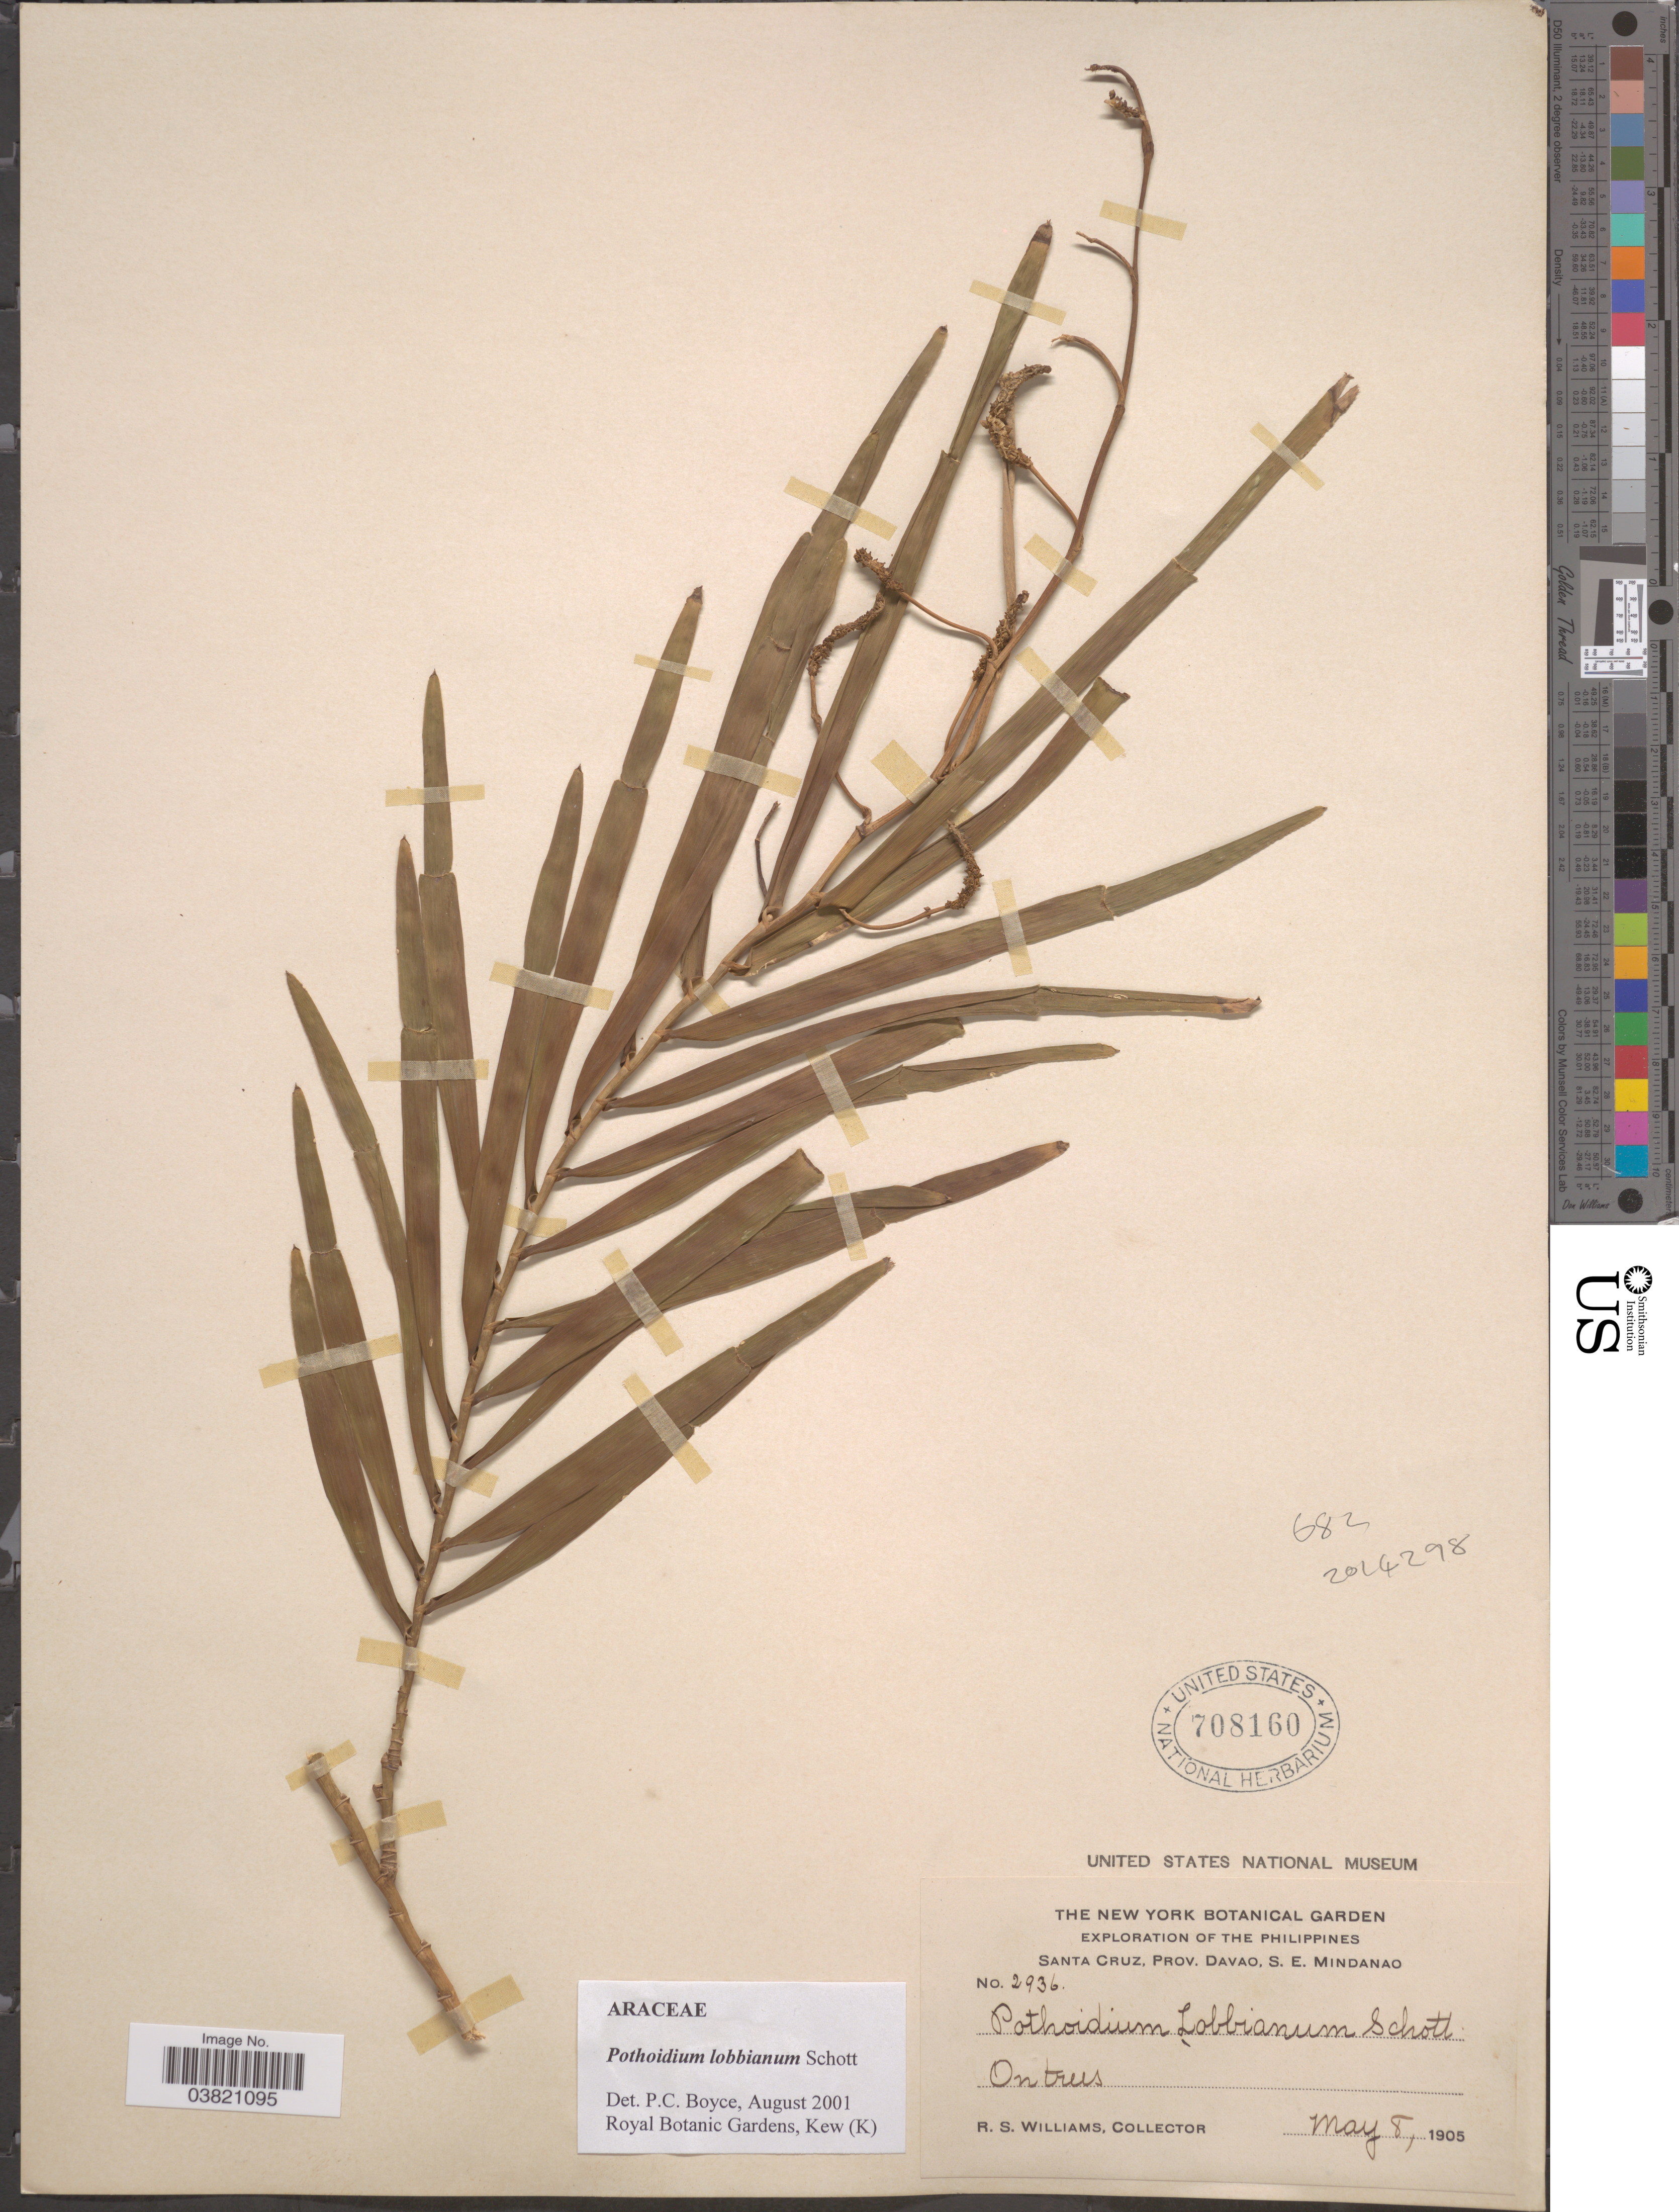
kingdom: Plantae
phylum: Tracheophyta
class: Liliopsida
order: Alismatales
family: Araceae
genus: Pothoidium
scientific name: Pothoidium lobbianum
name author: Schott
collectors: R. S. Williams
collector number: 2936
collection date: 1905-05-08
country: Philippines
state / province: Davao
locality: Santa Cruz, S. E. Mindanao.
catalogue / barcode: US 708160